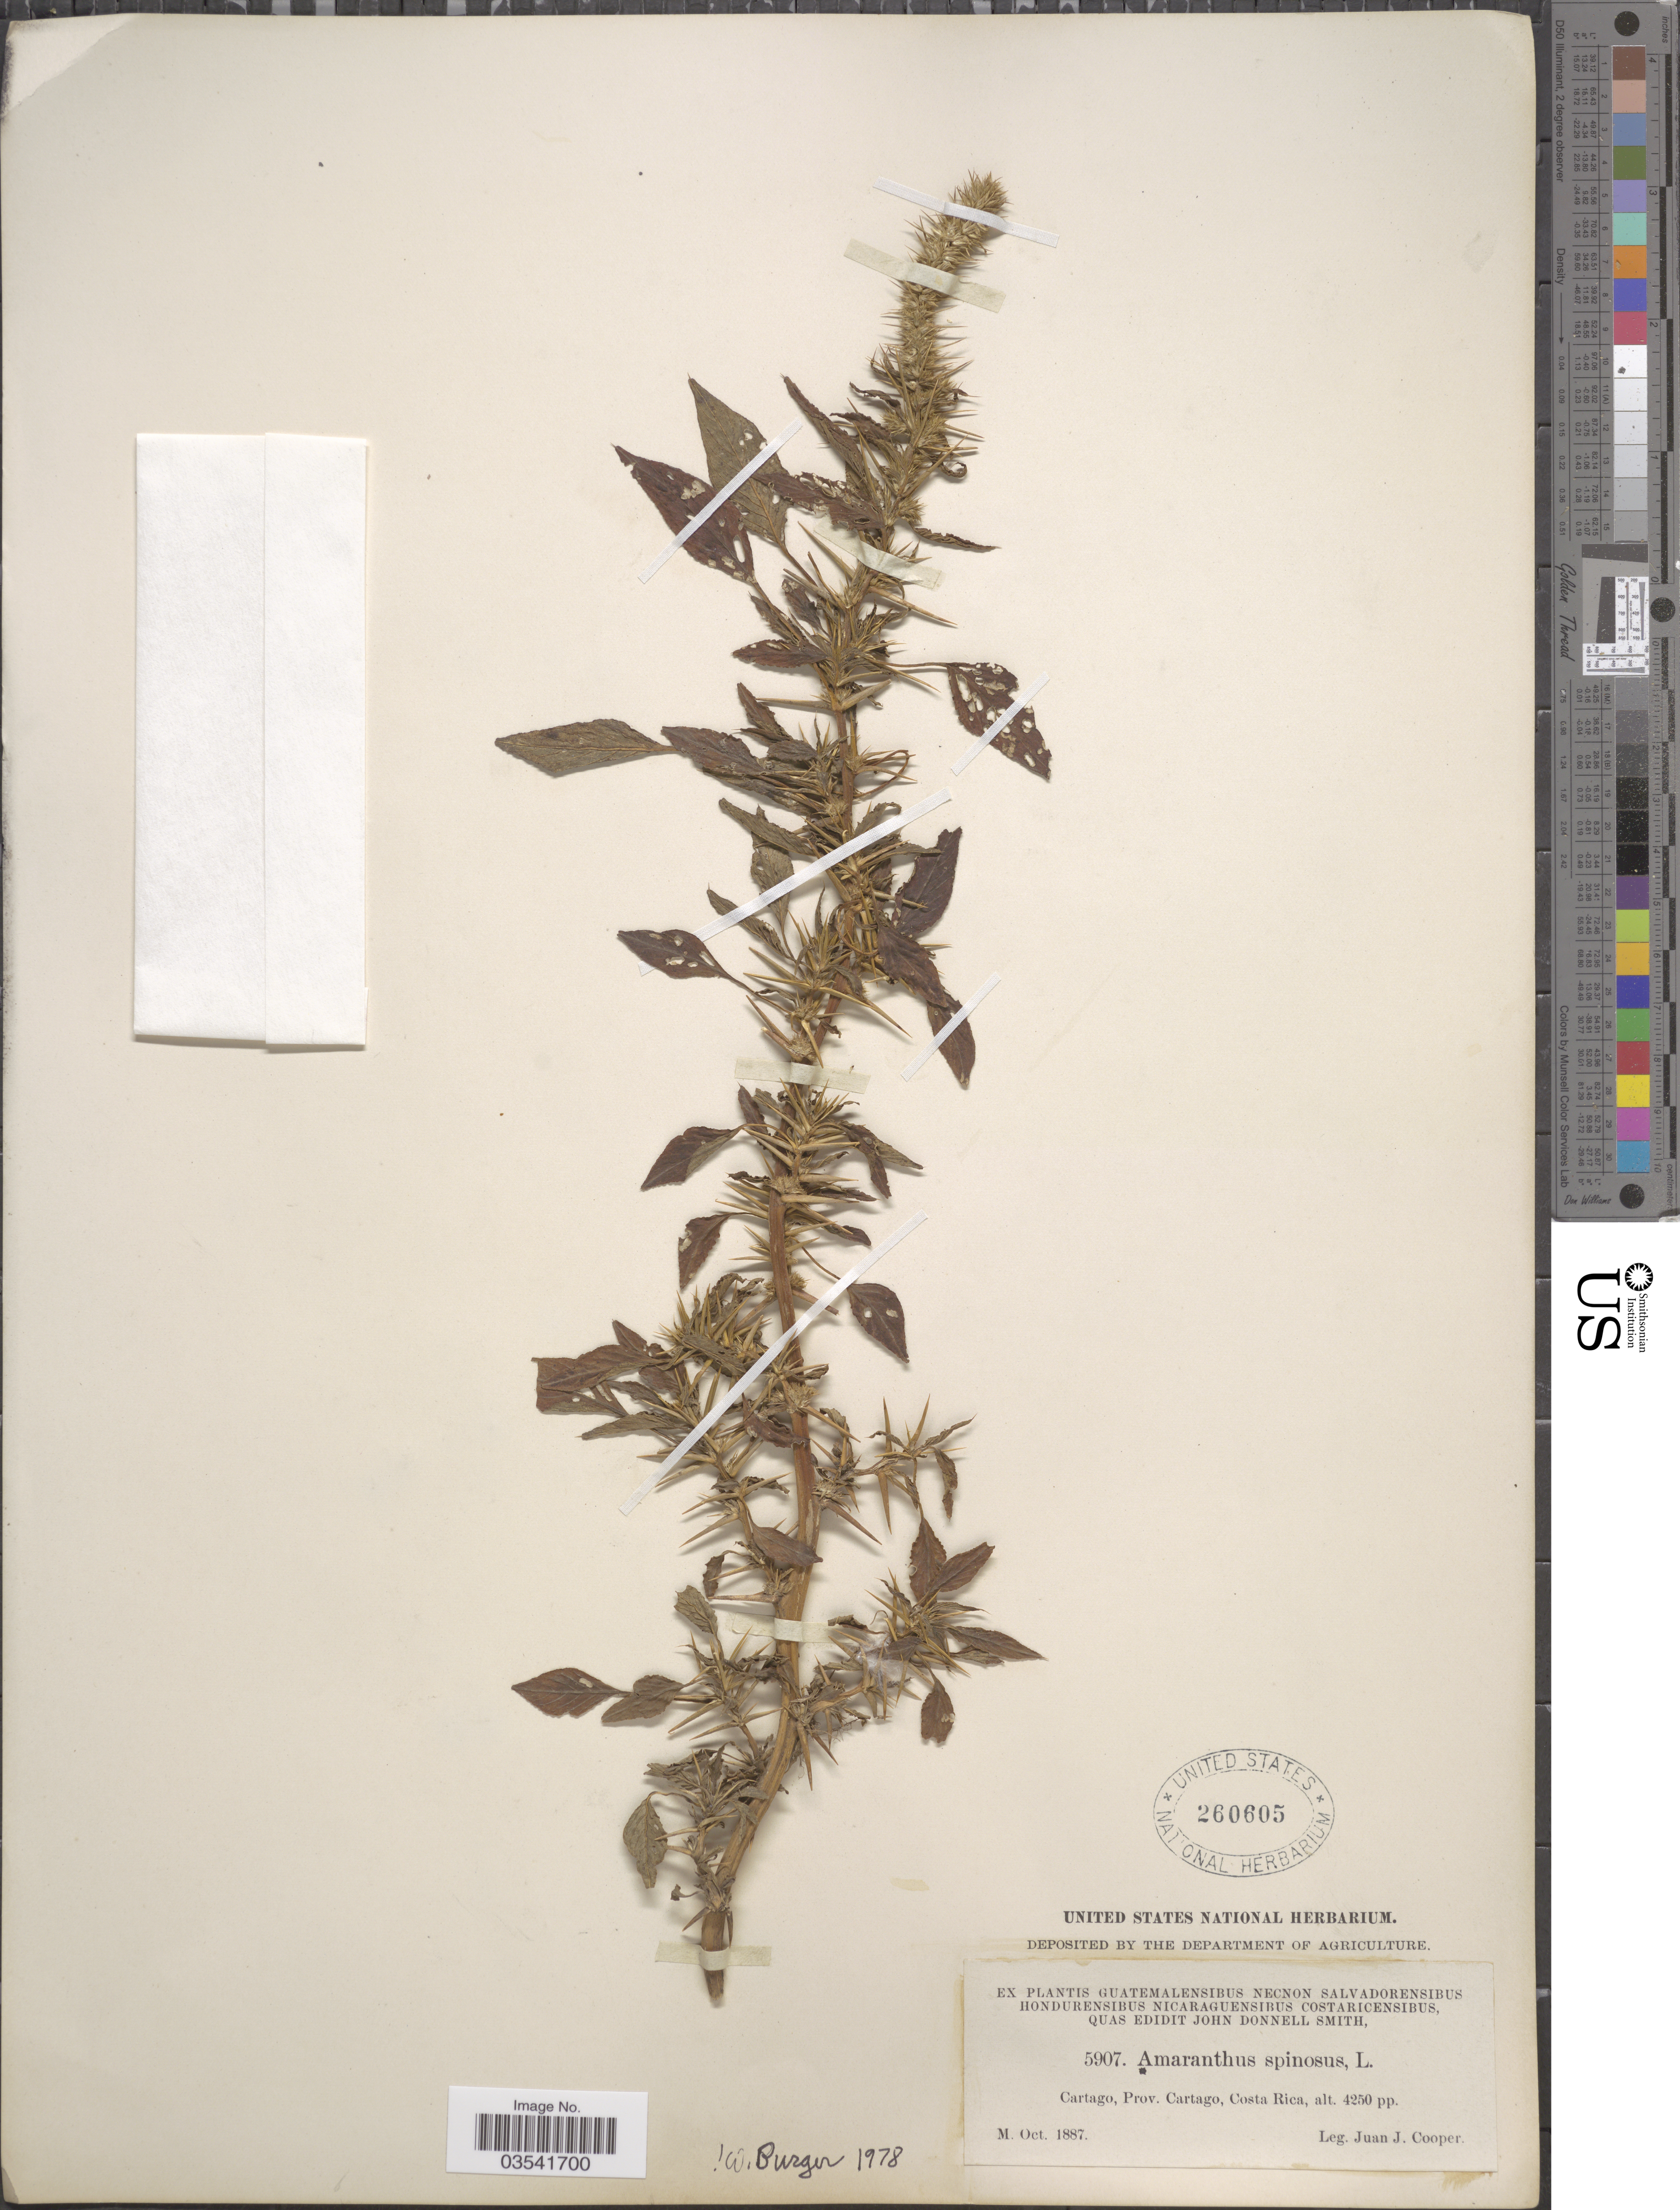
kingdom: Plantae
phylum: Tracheophyta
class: Magnoliopsida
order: Caryophyllales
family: Amaranthaceae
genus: Amaranthus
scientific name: Amaranthus spinosus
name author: L.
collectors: J. J. Cooper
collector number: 5907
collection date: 1887-10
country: Costa Rica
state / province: Cartago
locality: Cartago.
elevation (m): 1295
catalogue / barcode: US 260605